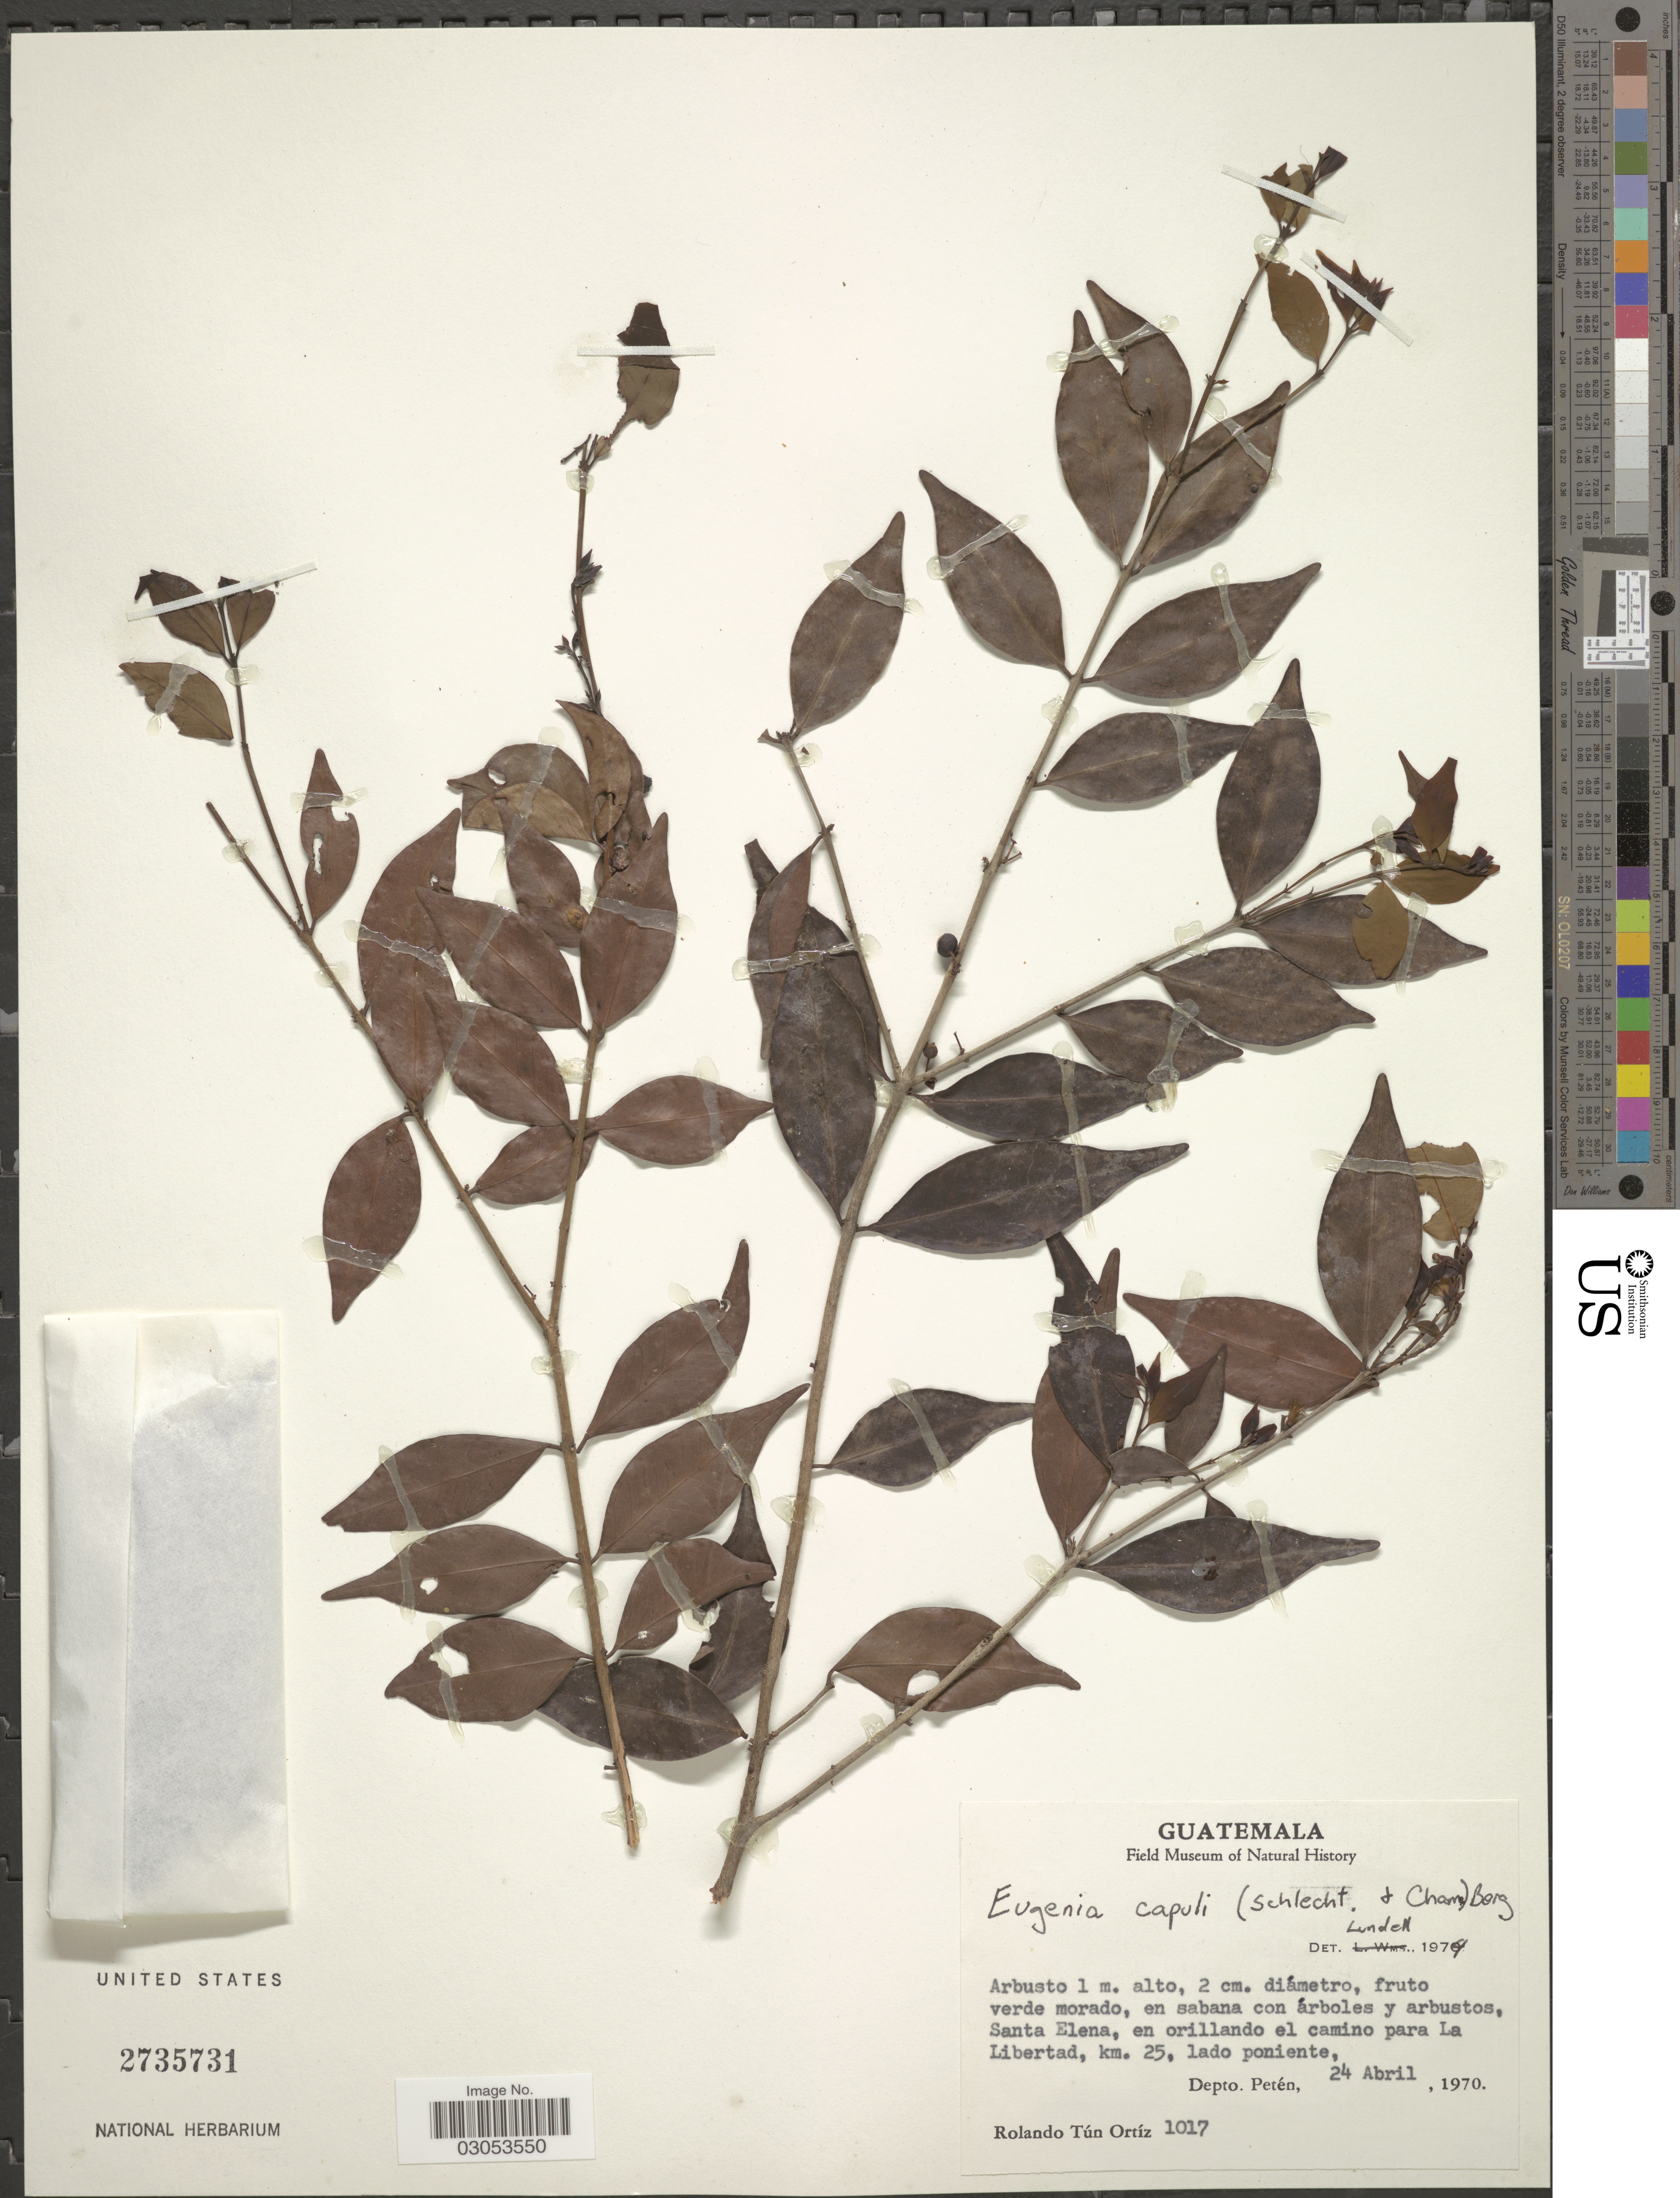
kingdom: Plantae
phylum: Tracheophyta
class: Magnoliopsida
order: Myrtales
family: Myrtaceae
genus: Eugenia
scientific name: Eugenia capuli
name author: (Schltdl. & Cham.) Hook. & Arn.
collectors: R. T. Ortíz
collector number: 1017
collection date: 1970-04-24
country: Guatemala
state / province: El Petén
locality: Santa Elena, en orillando el camino para La Libertad, km. 25, lado poniente, Depto. Petén.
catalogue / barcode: US 2735731